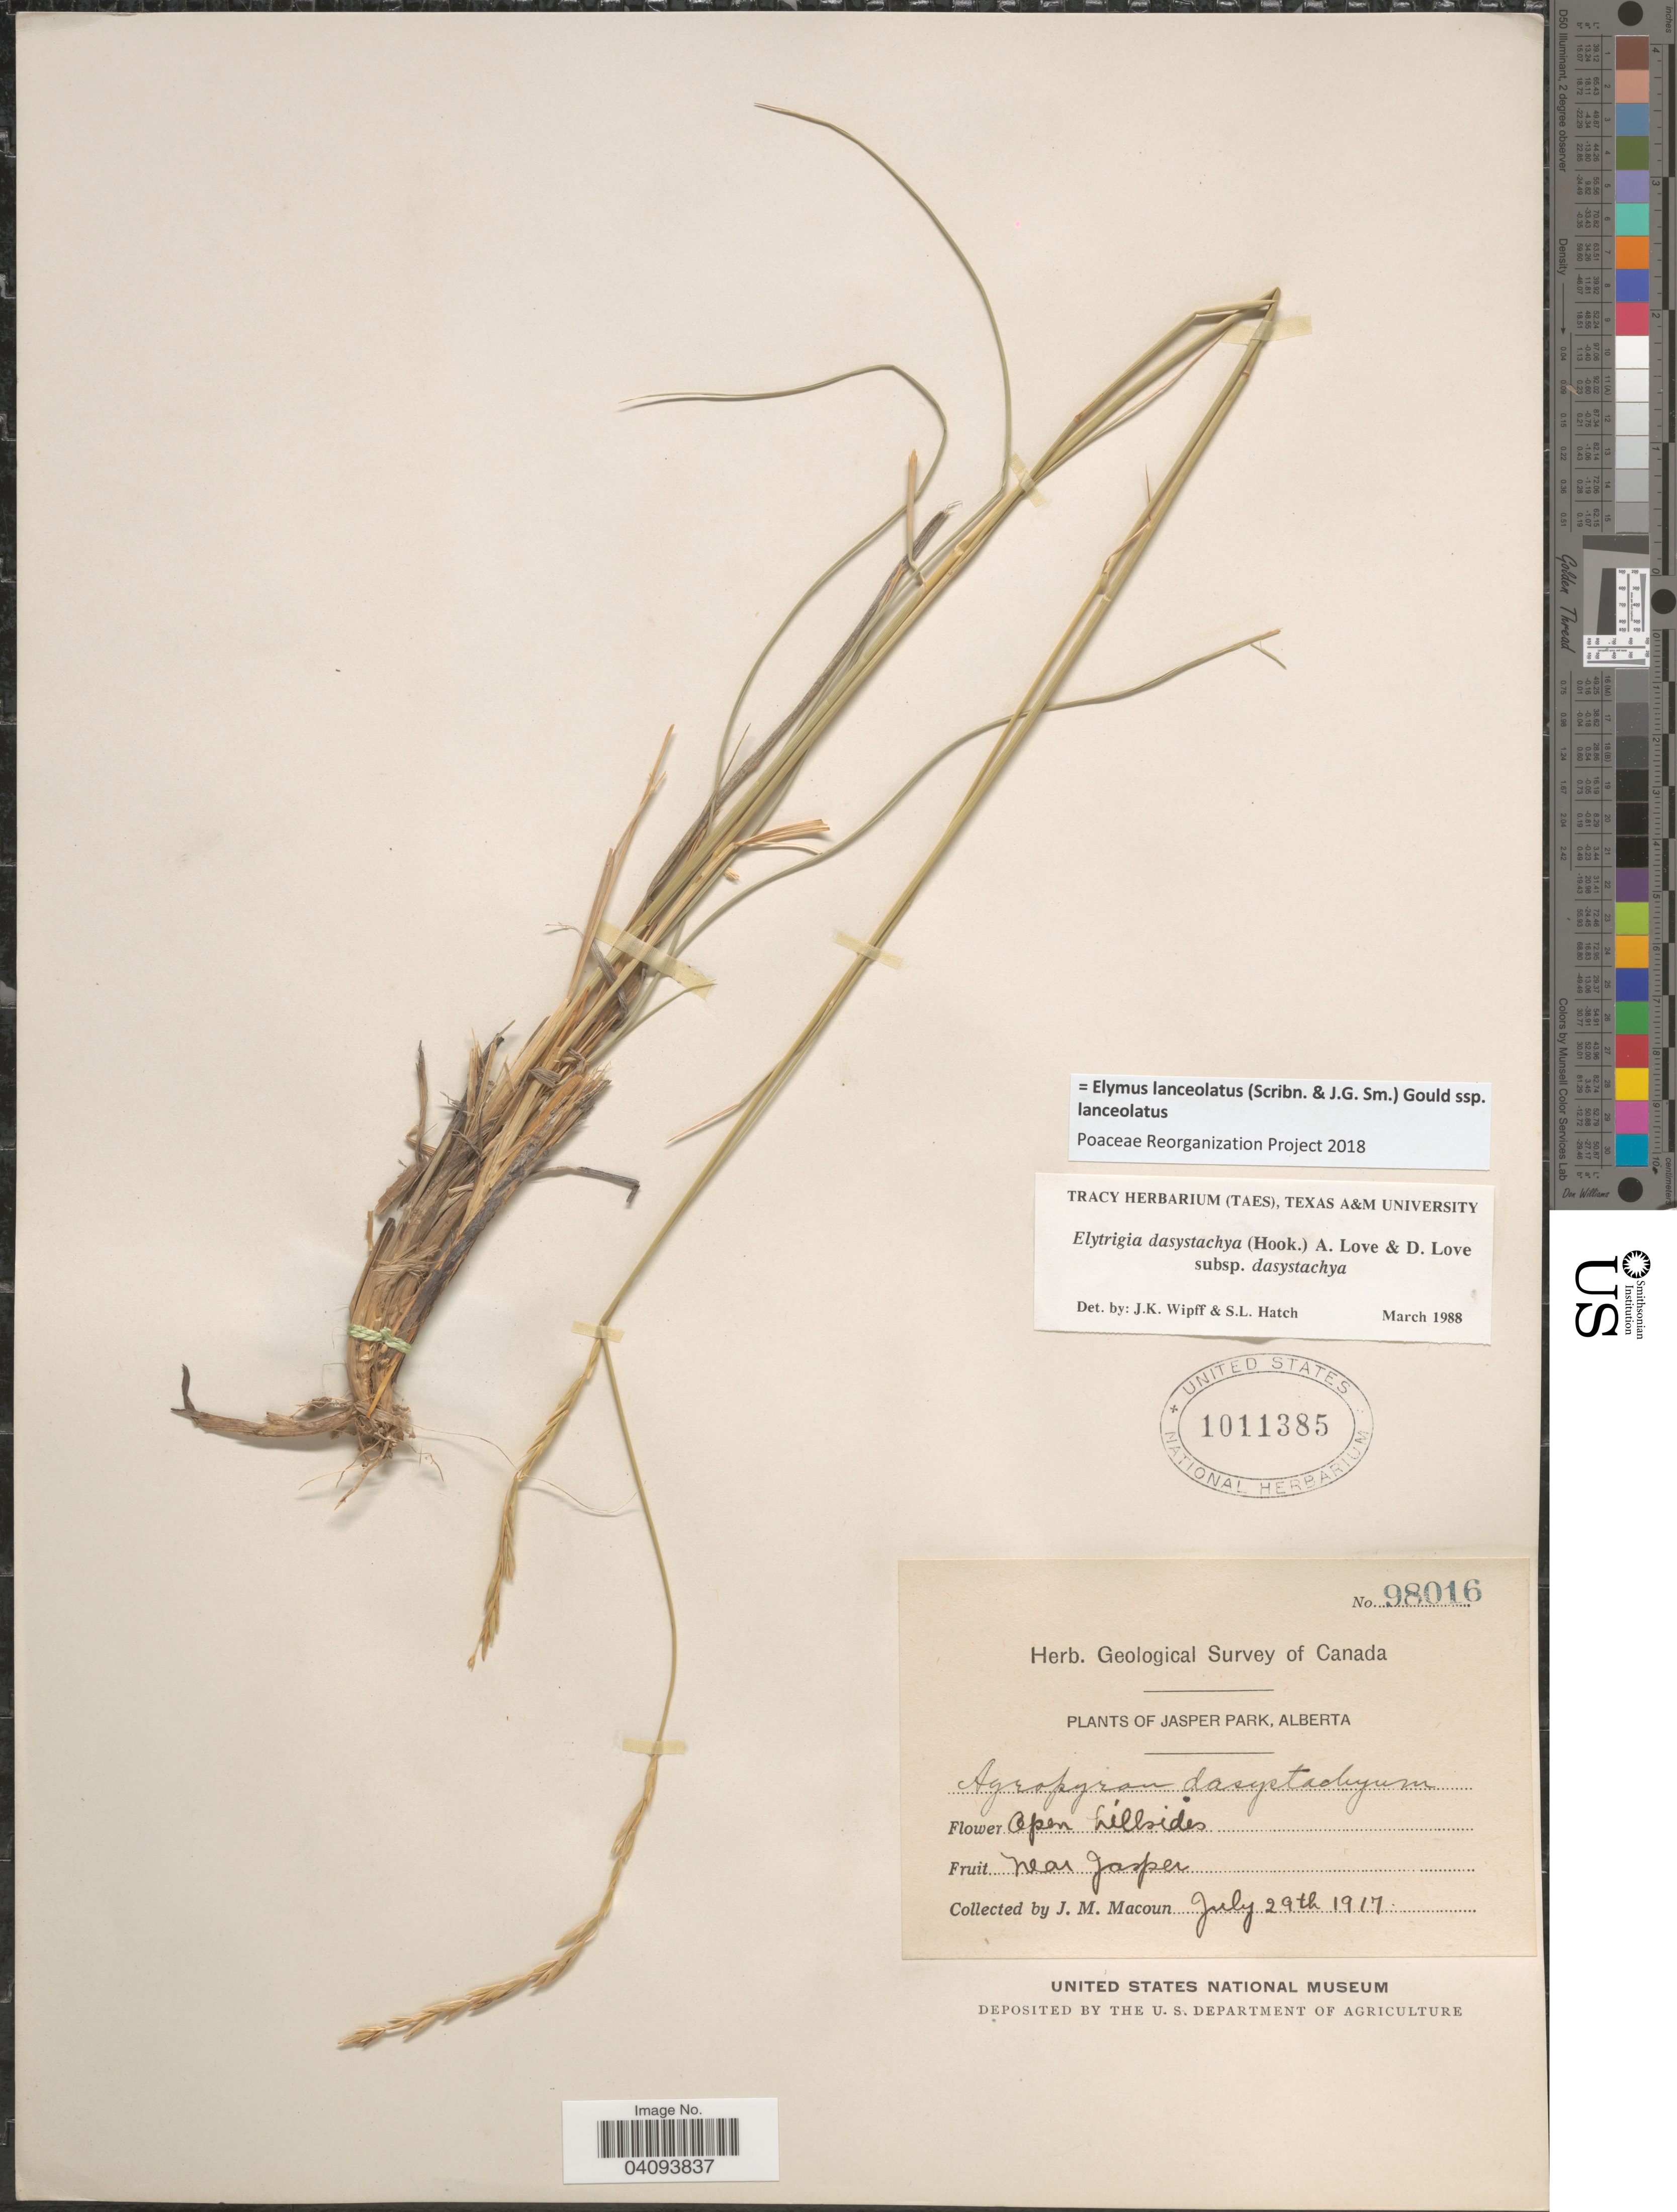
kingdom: Plantae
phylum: Tracheophyta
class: Liliopsida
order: Poales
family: Poaceae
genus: Elymus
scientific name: Elymus lanceolatus subsp. lanceolatus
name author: (Scribn. & J.G. Sm.) Gould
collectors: J. M. Macoun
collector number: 98016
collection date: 1917-07-29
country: Canada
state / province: Alberta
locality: Geological Survey of Canada. Jasper Park. Near Jasper.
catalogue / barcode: US 1011385